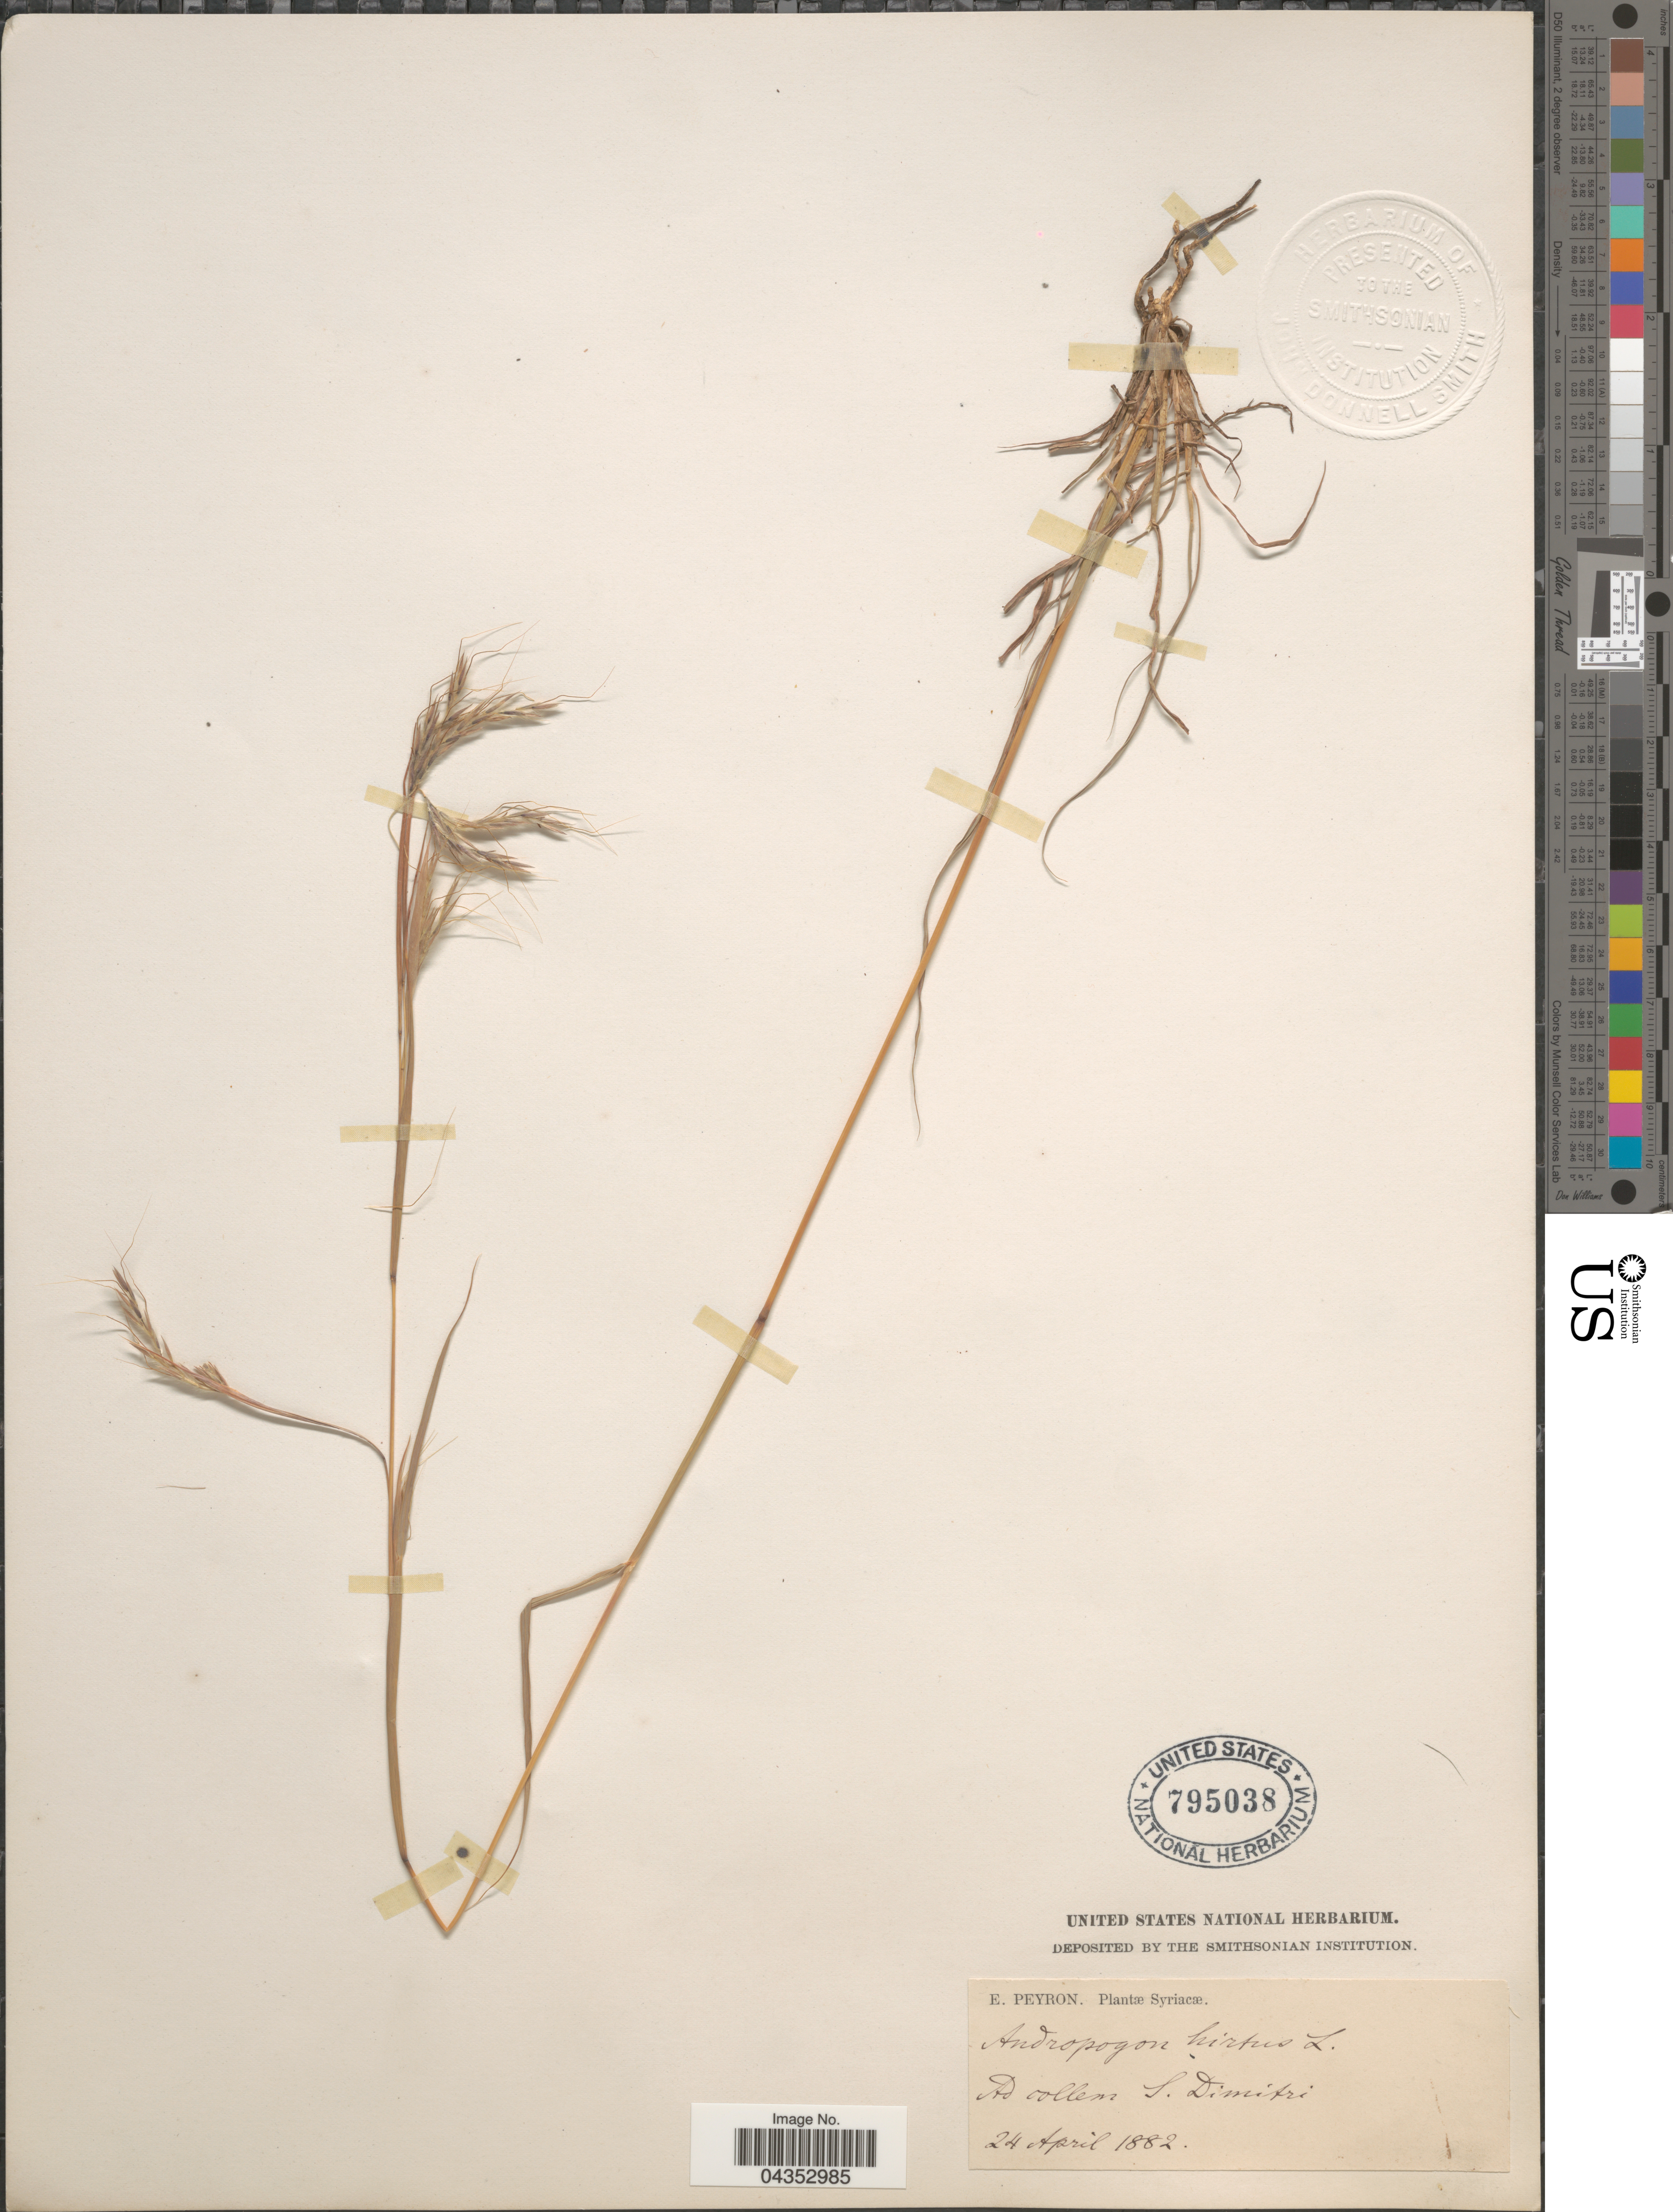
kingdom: Plantae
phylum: Tracheophyta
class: Liliopsida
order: Poales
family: Poaceae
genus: Hyparrhenia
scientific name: Hyparrhenia hirta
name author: (L.) Stapf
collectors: E. Peyron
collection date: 1882-05-24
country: Syria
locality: Syriacæ. Ad collem S. Dimitri.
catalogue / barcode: US 795038